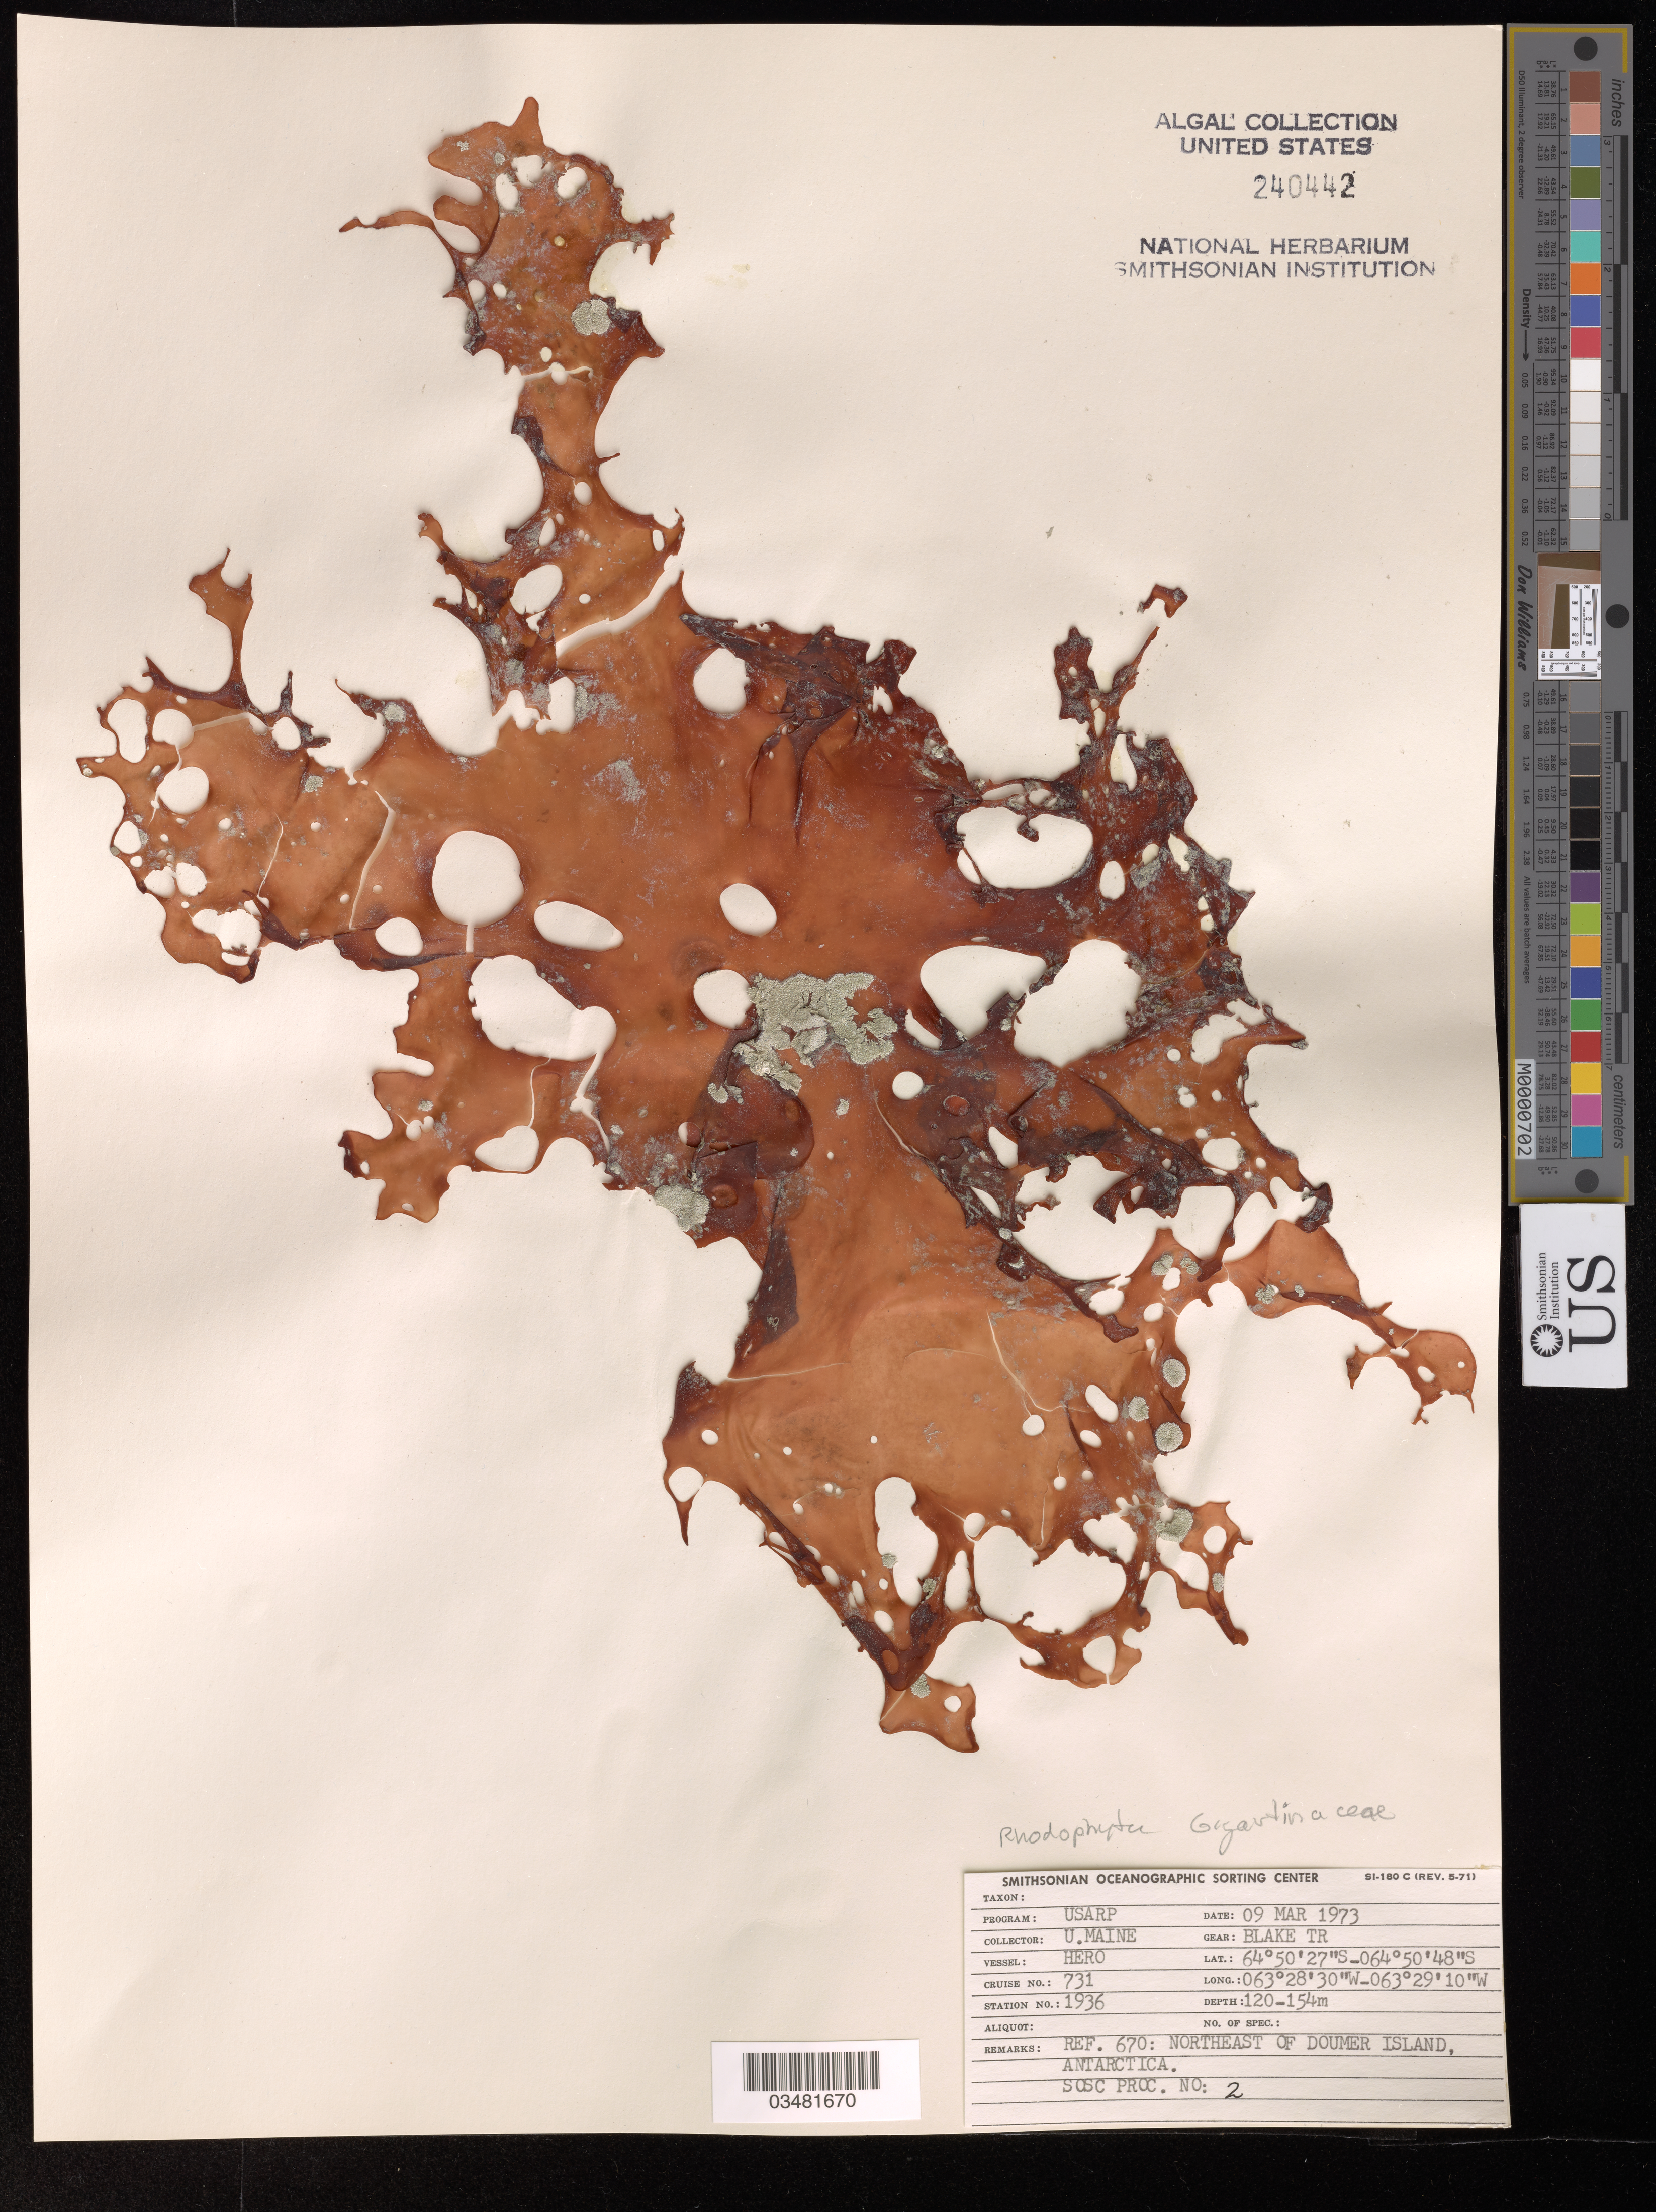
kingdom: Plantae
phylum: Rhodophyta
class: Florideophyceae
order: Gigartinales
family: Gigartinaceae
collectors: University of Maine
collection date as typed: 09 Mar 1973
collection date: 1973-03-09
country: Antarctica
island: Doumer Island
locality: Northeast of Doumer Island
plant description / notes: Vessel: Hero. Cruise No. 731. Station No. 1936. Gear: Blake Tr.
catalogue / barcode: US 240442